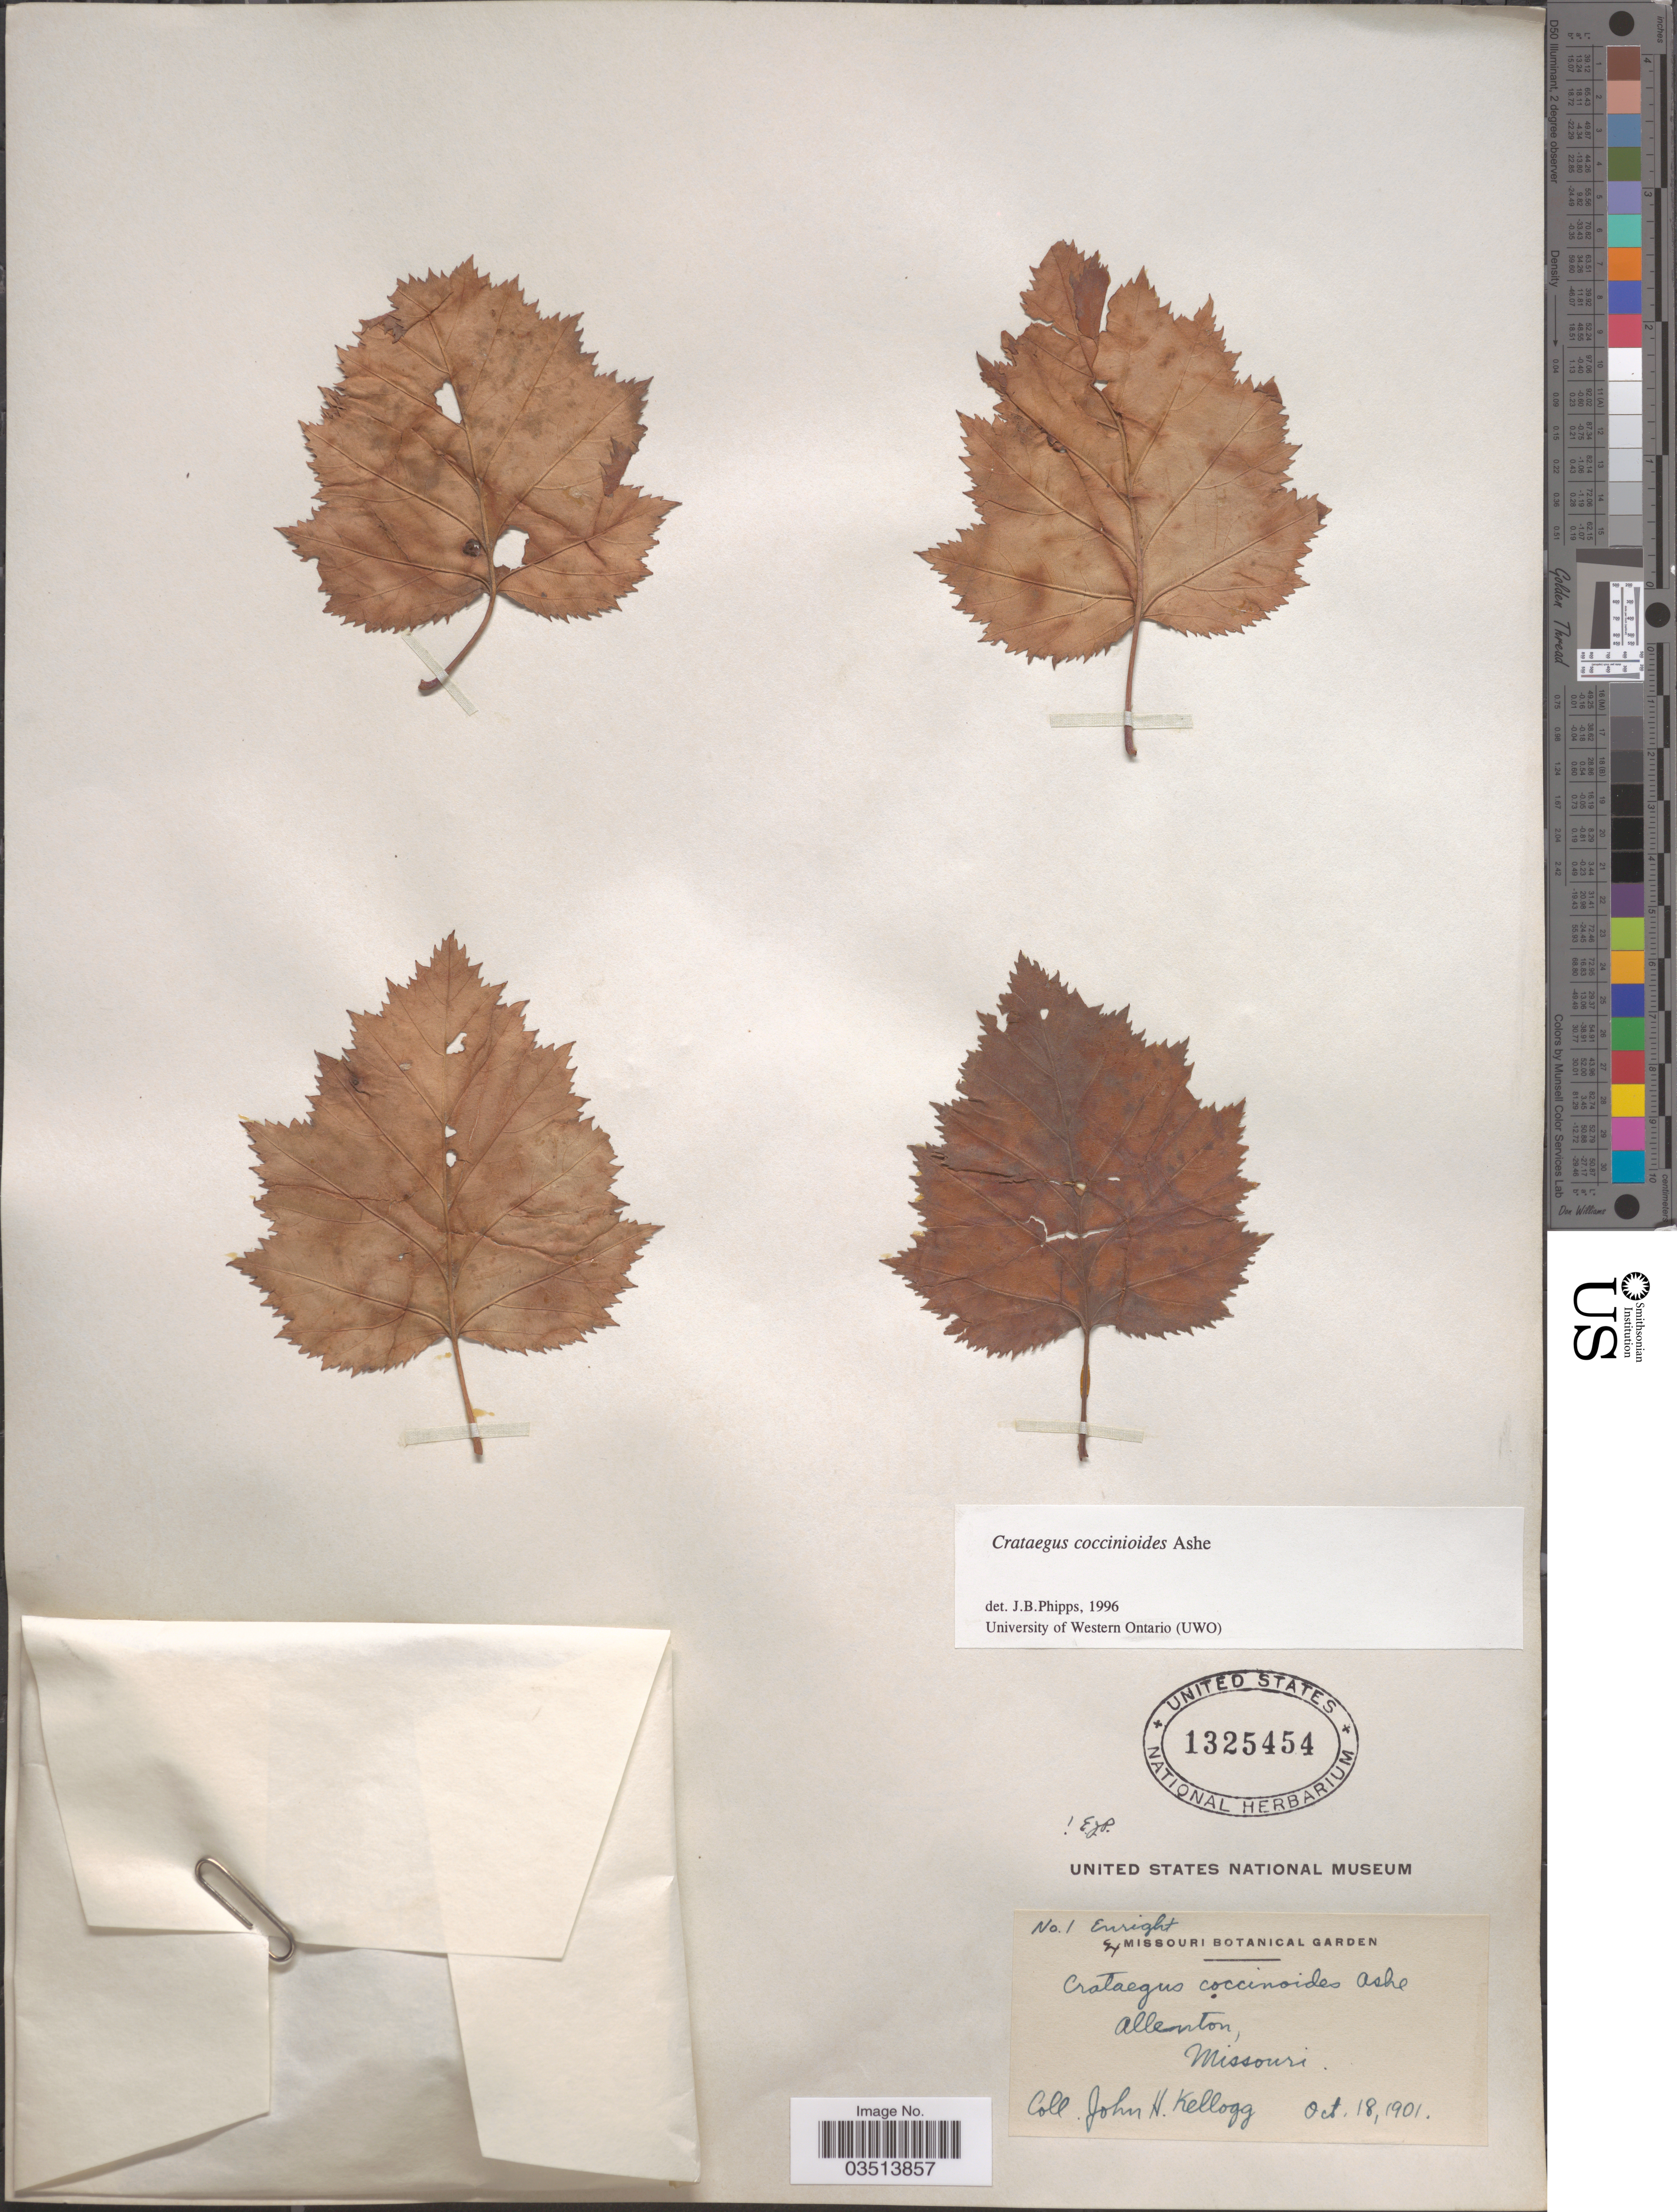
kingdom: Plantae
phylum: Tracheophyta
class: Magnoliopsida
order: Rosales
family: Rosaceae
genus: Crataegus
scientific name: Crataegus coccinioides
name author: Ashe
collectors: J. H. Kellogg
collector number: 1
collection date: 1901-10-18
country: United States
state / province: Missouri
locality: Allenton.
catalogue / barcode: US 1325454